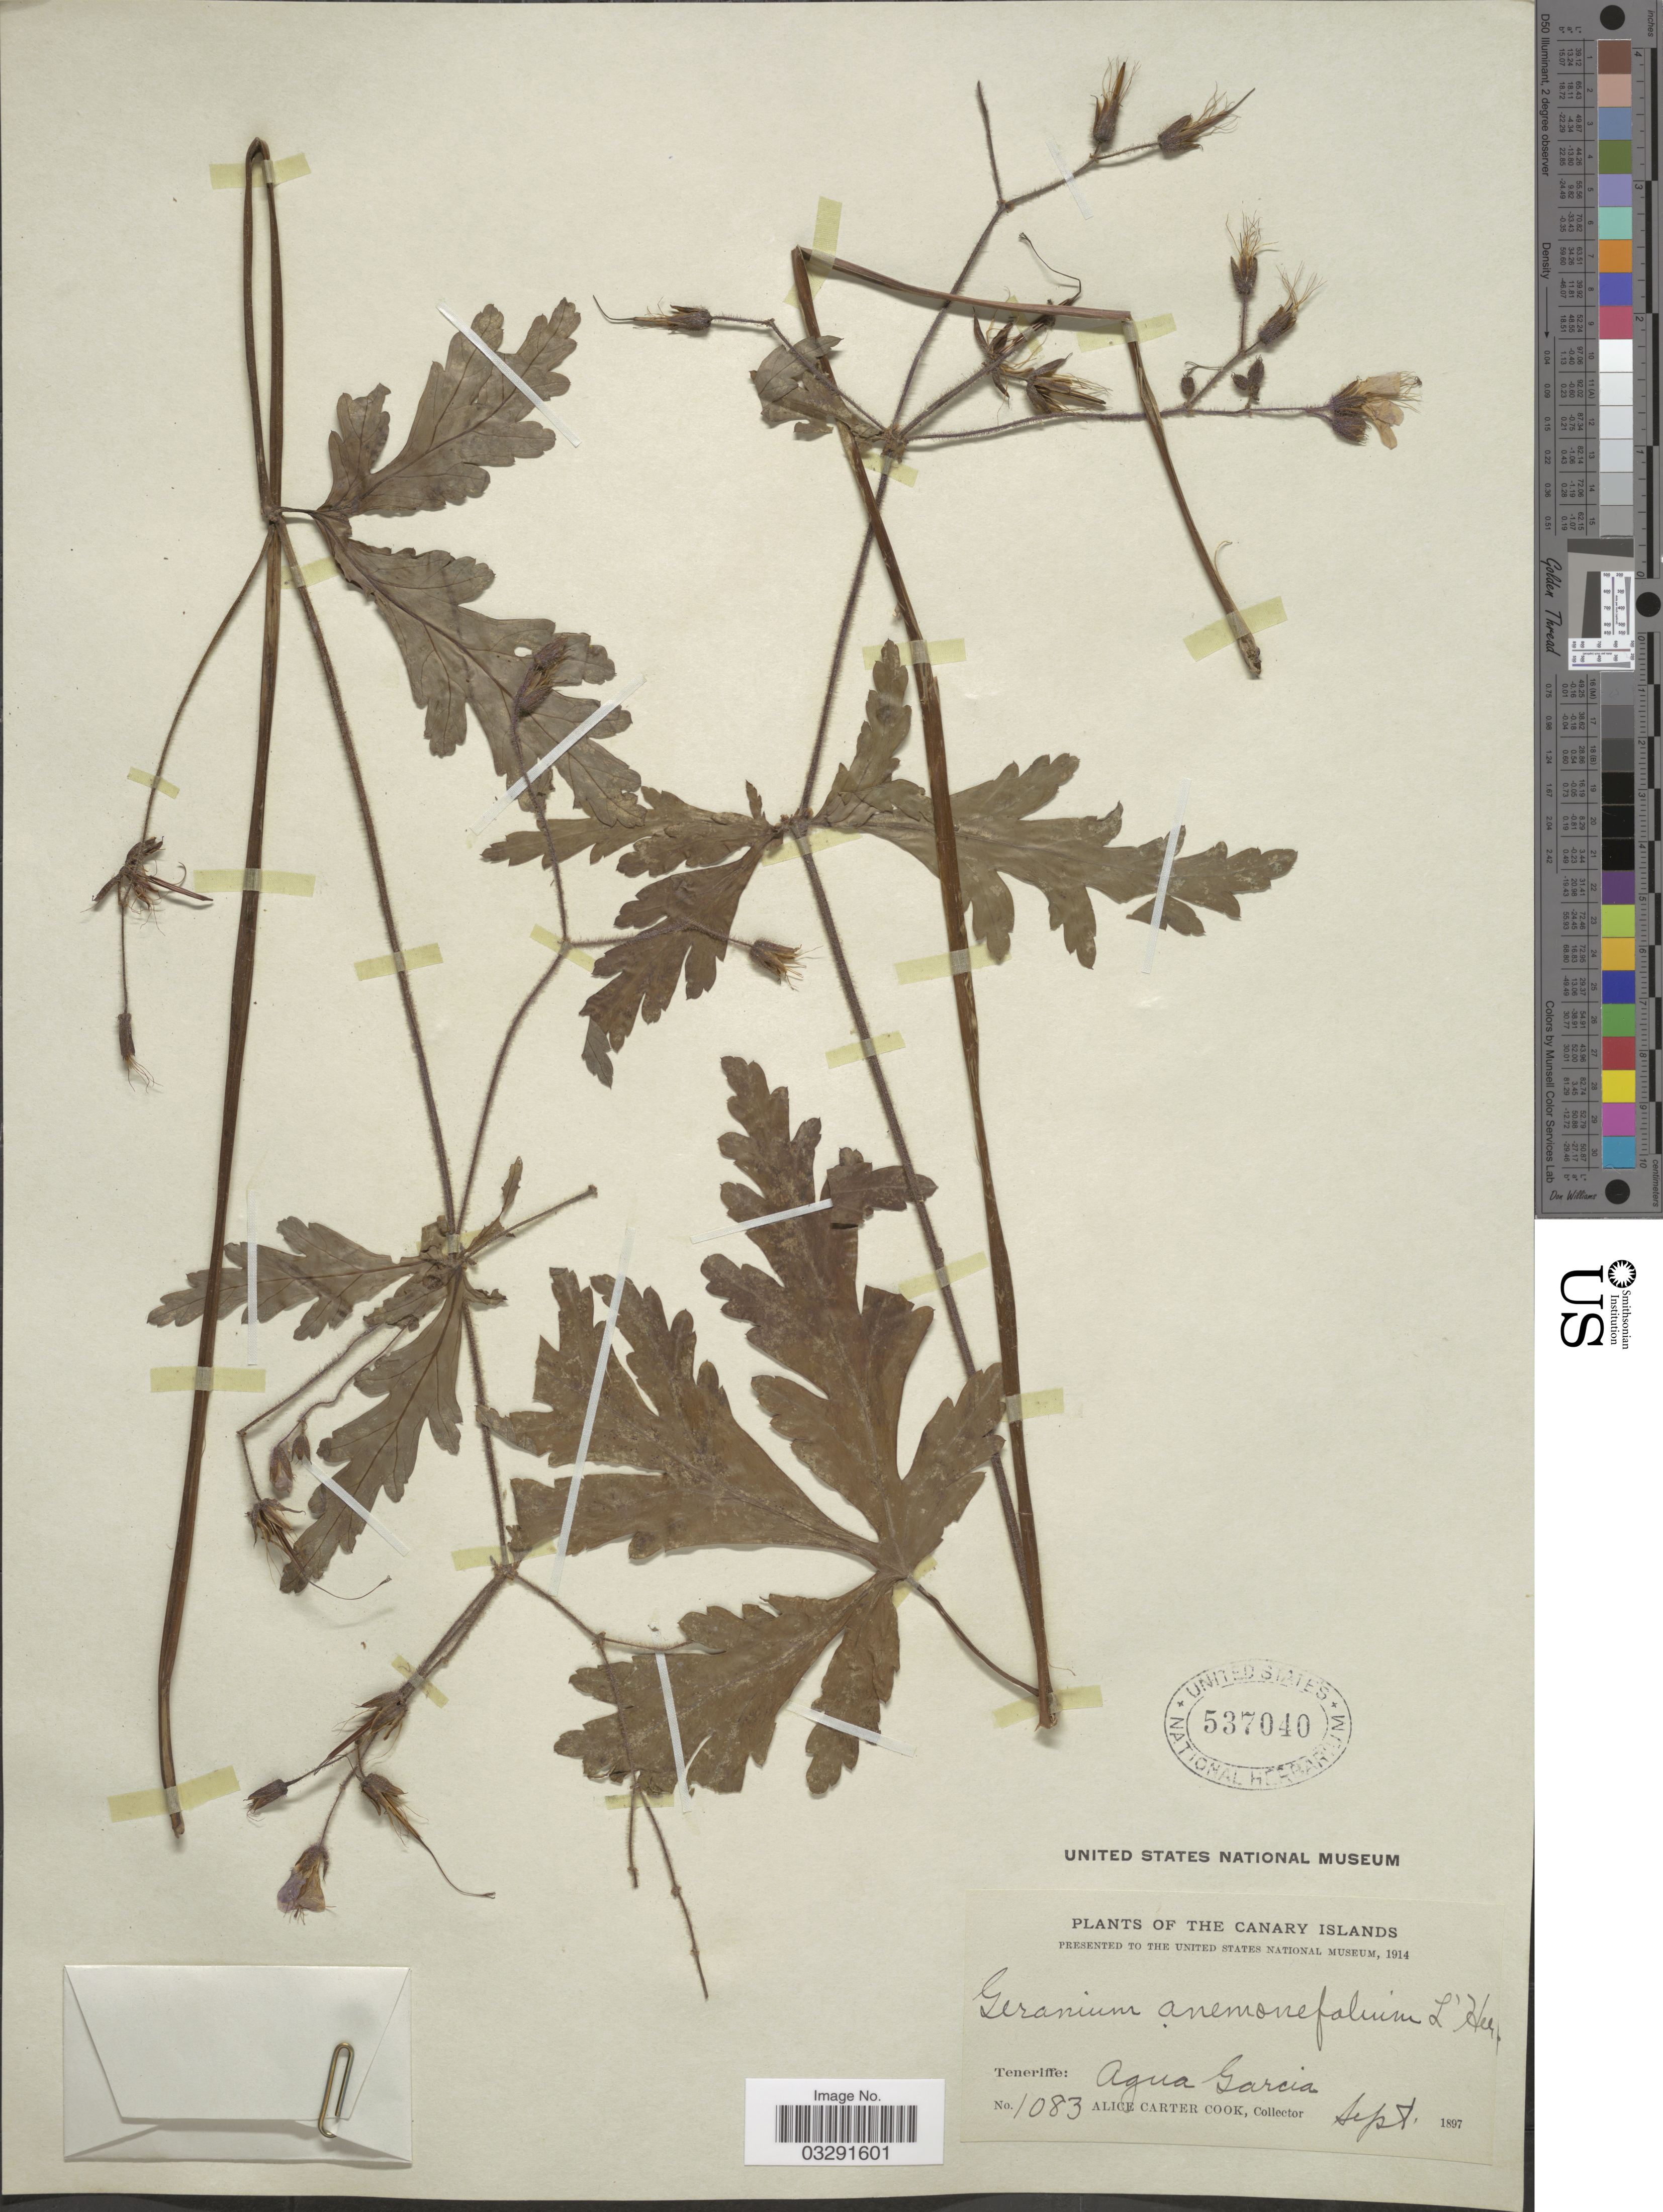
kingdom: Plantae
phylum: Tracheophyta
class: Magnoliopsida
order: Geraniales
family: Geraniaceae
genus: Geranium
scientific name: Geranium anemonifolium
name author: L'Hér.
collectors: Alice C. Cook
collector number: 1083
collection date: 1897-09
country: Spain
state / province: Canarias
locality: The Canary Islands. Teneriffe: Agua Garcia.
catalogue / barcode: US 537040